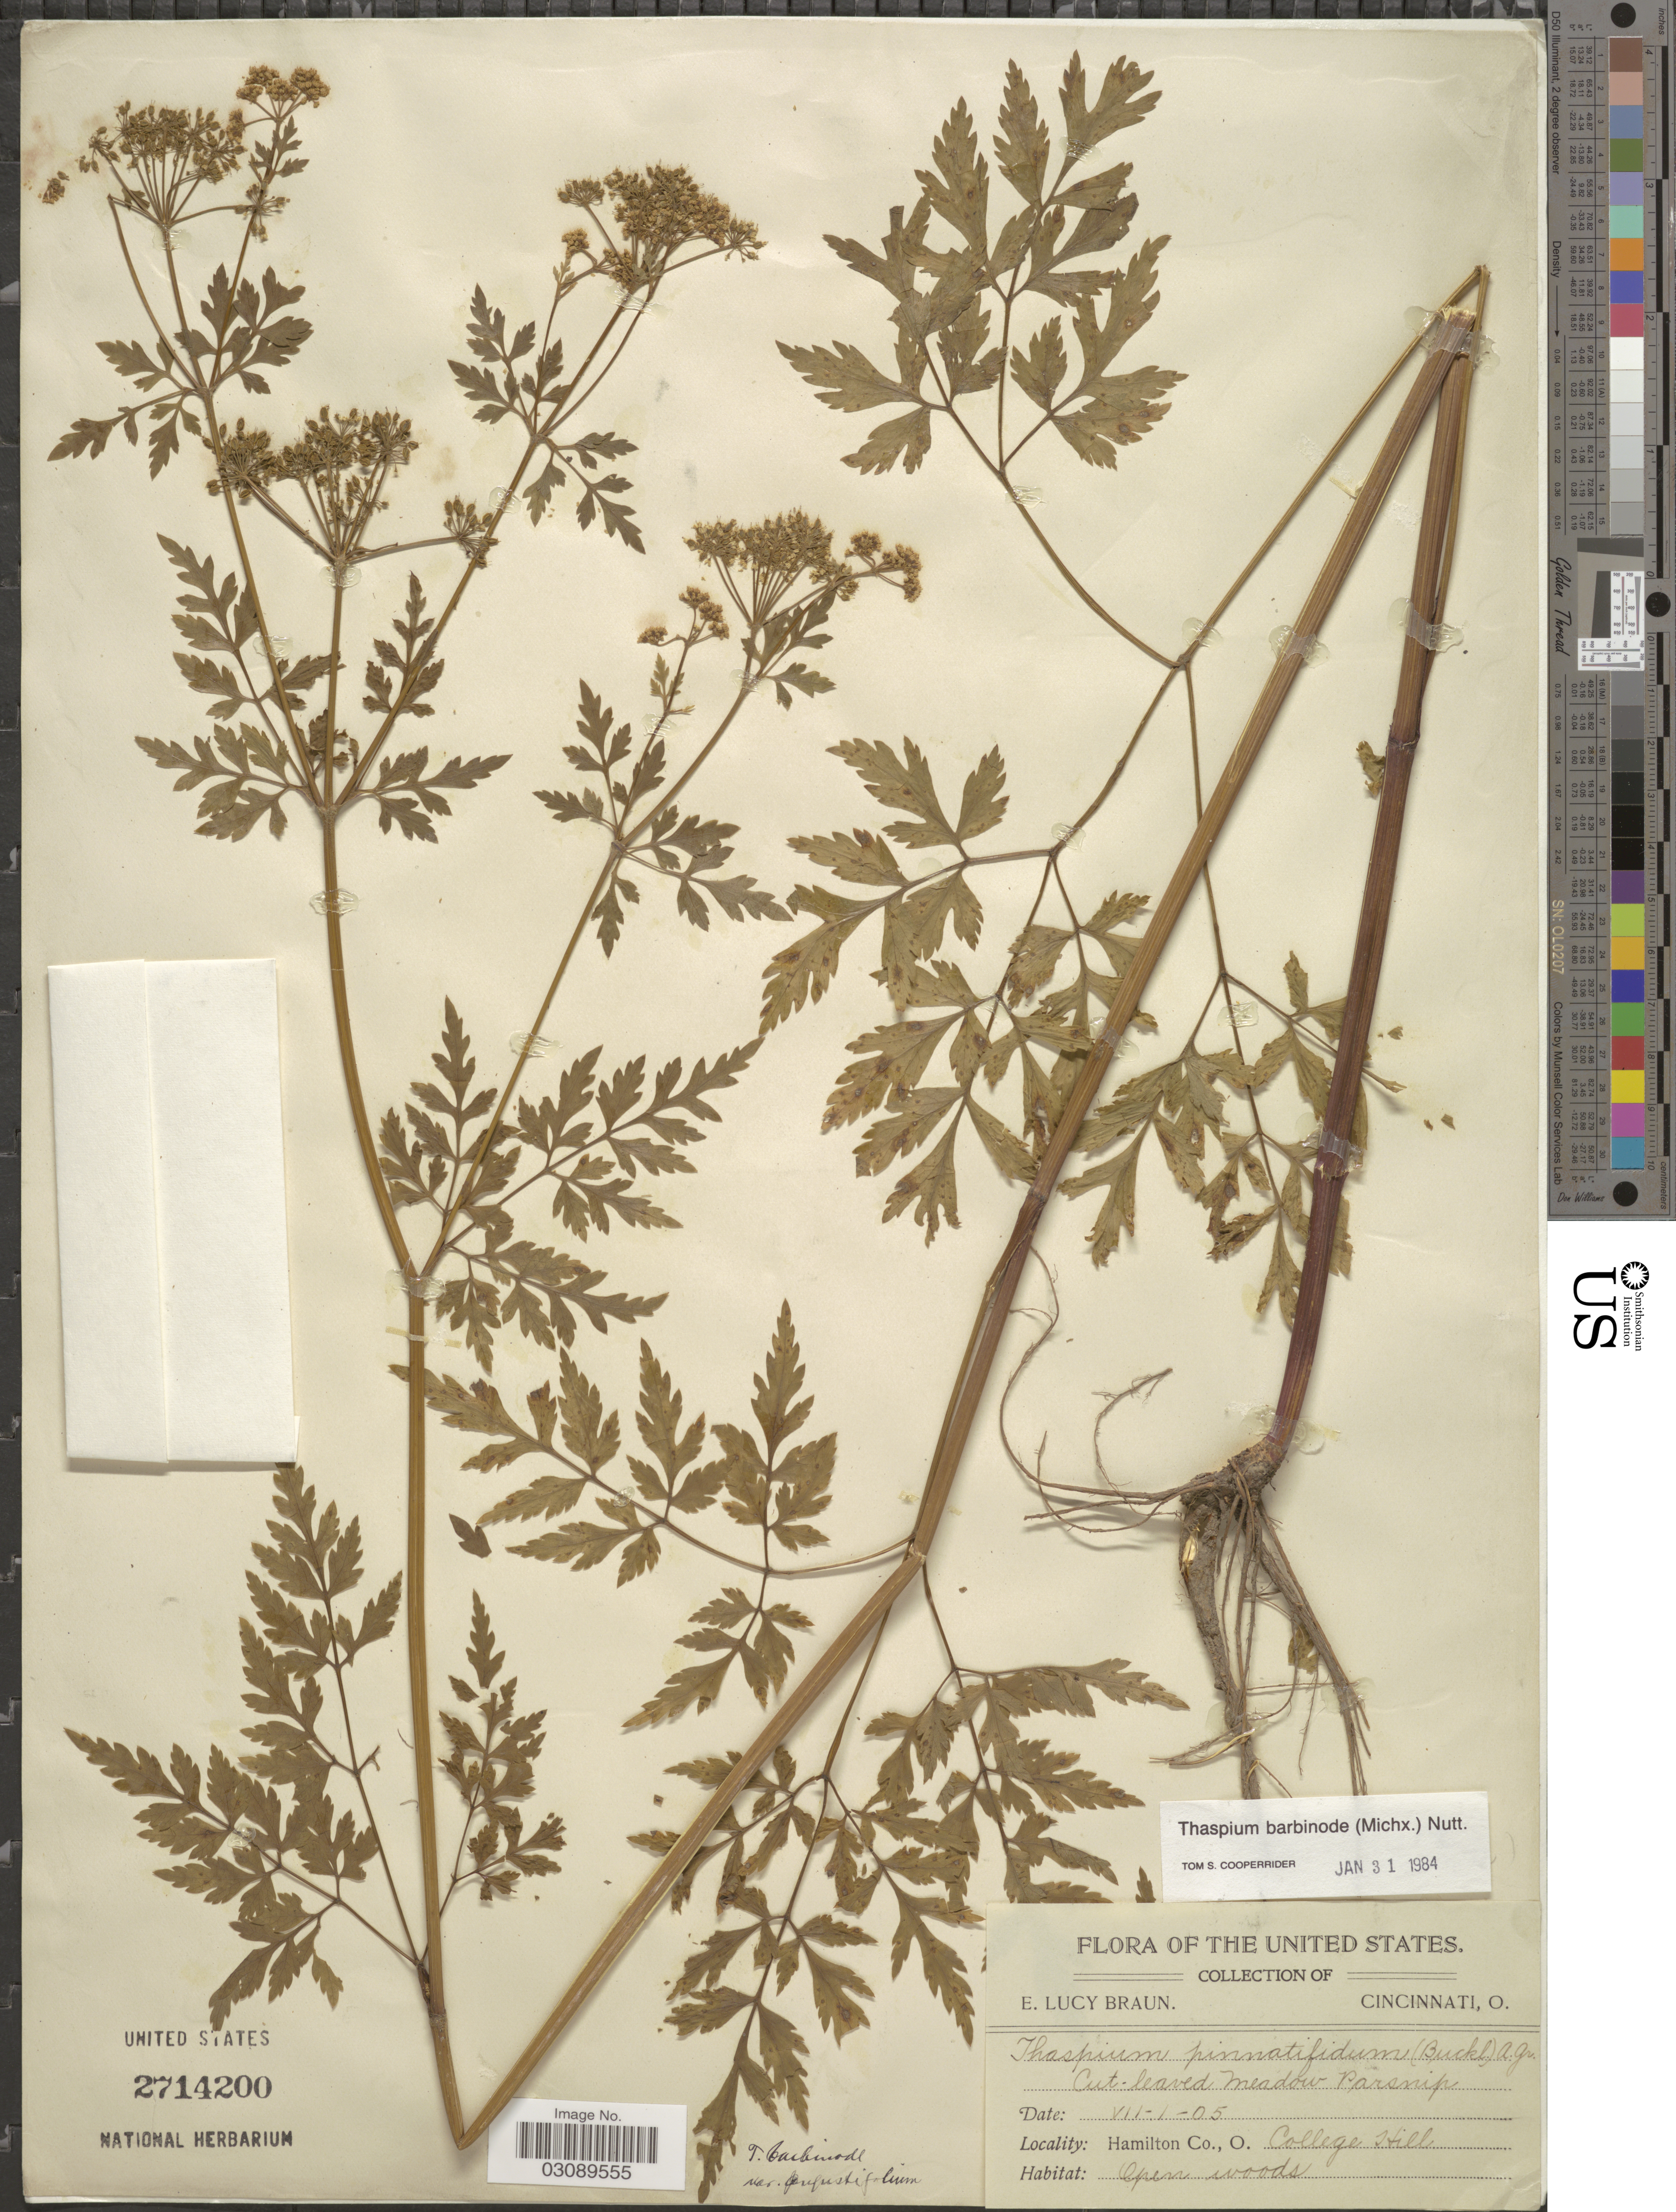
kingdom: Plantae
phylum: Tracheophyta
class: Magnoliopsida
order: Apiales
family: Apiaceae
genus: Thaspium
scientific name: Thaspium barbinode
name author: (Michx.) Nutt.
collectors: E. L. Braun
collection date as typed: Transcribed d/m/y: 1/7/5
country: United States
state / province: Ohio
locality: Hamilton Co. College Hill.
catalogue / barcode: US 2714200